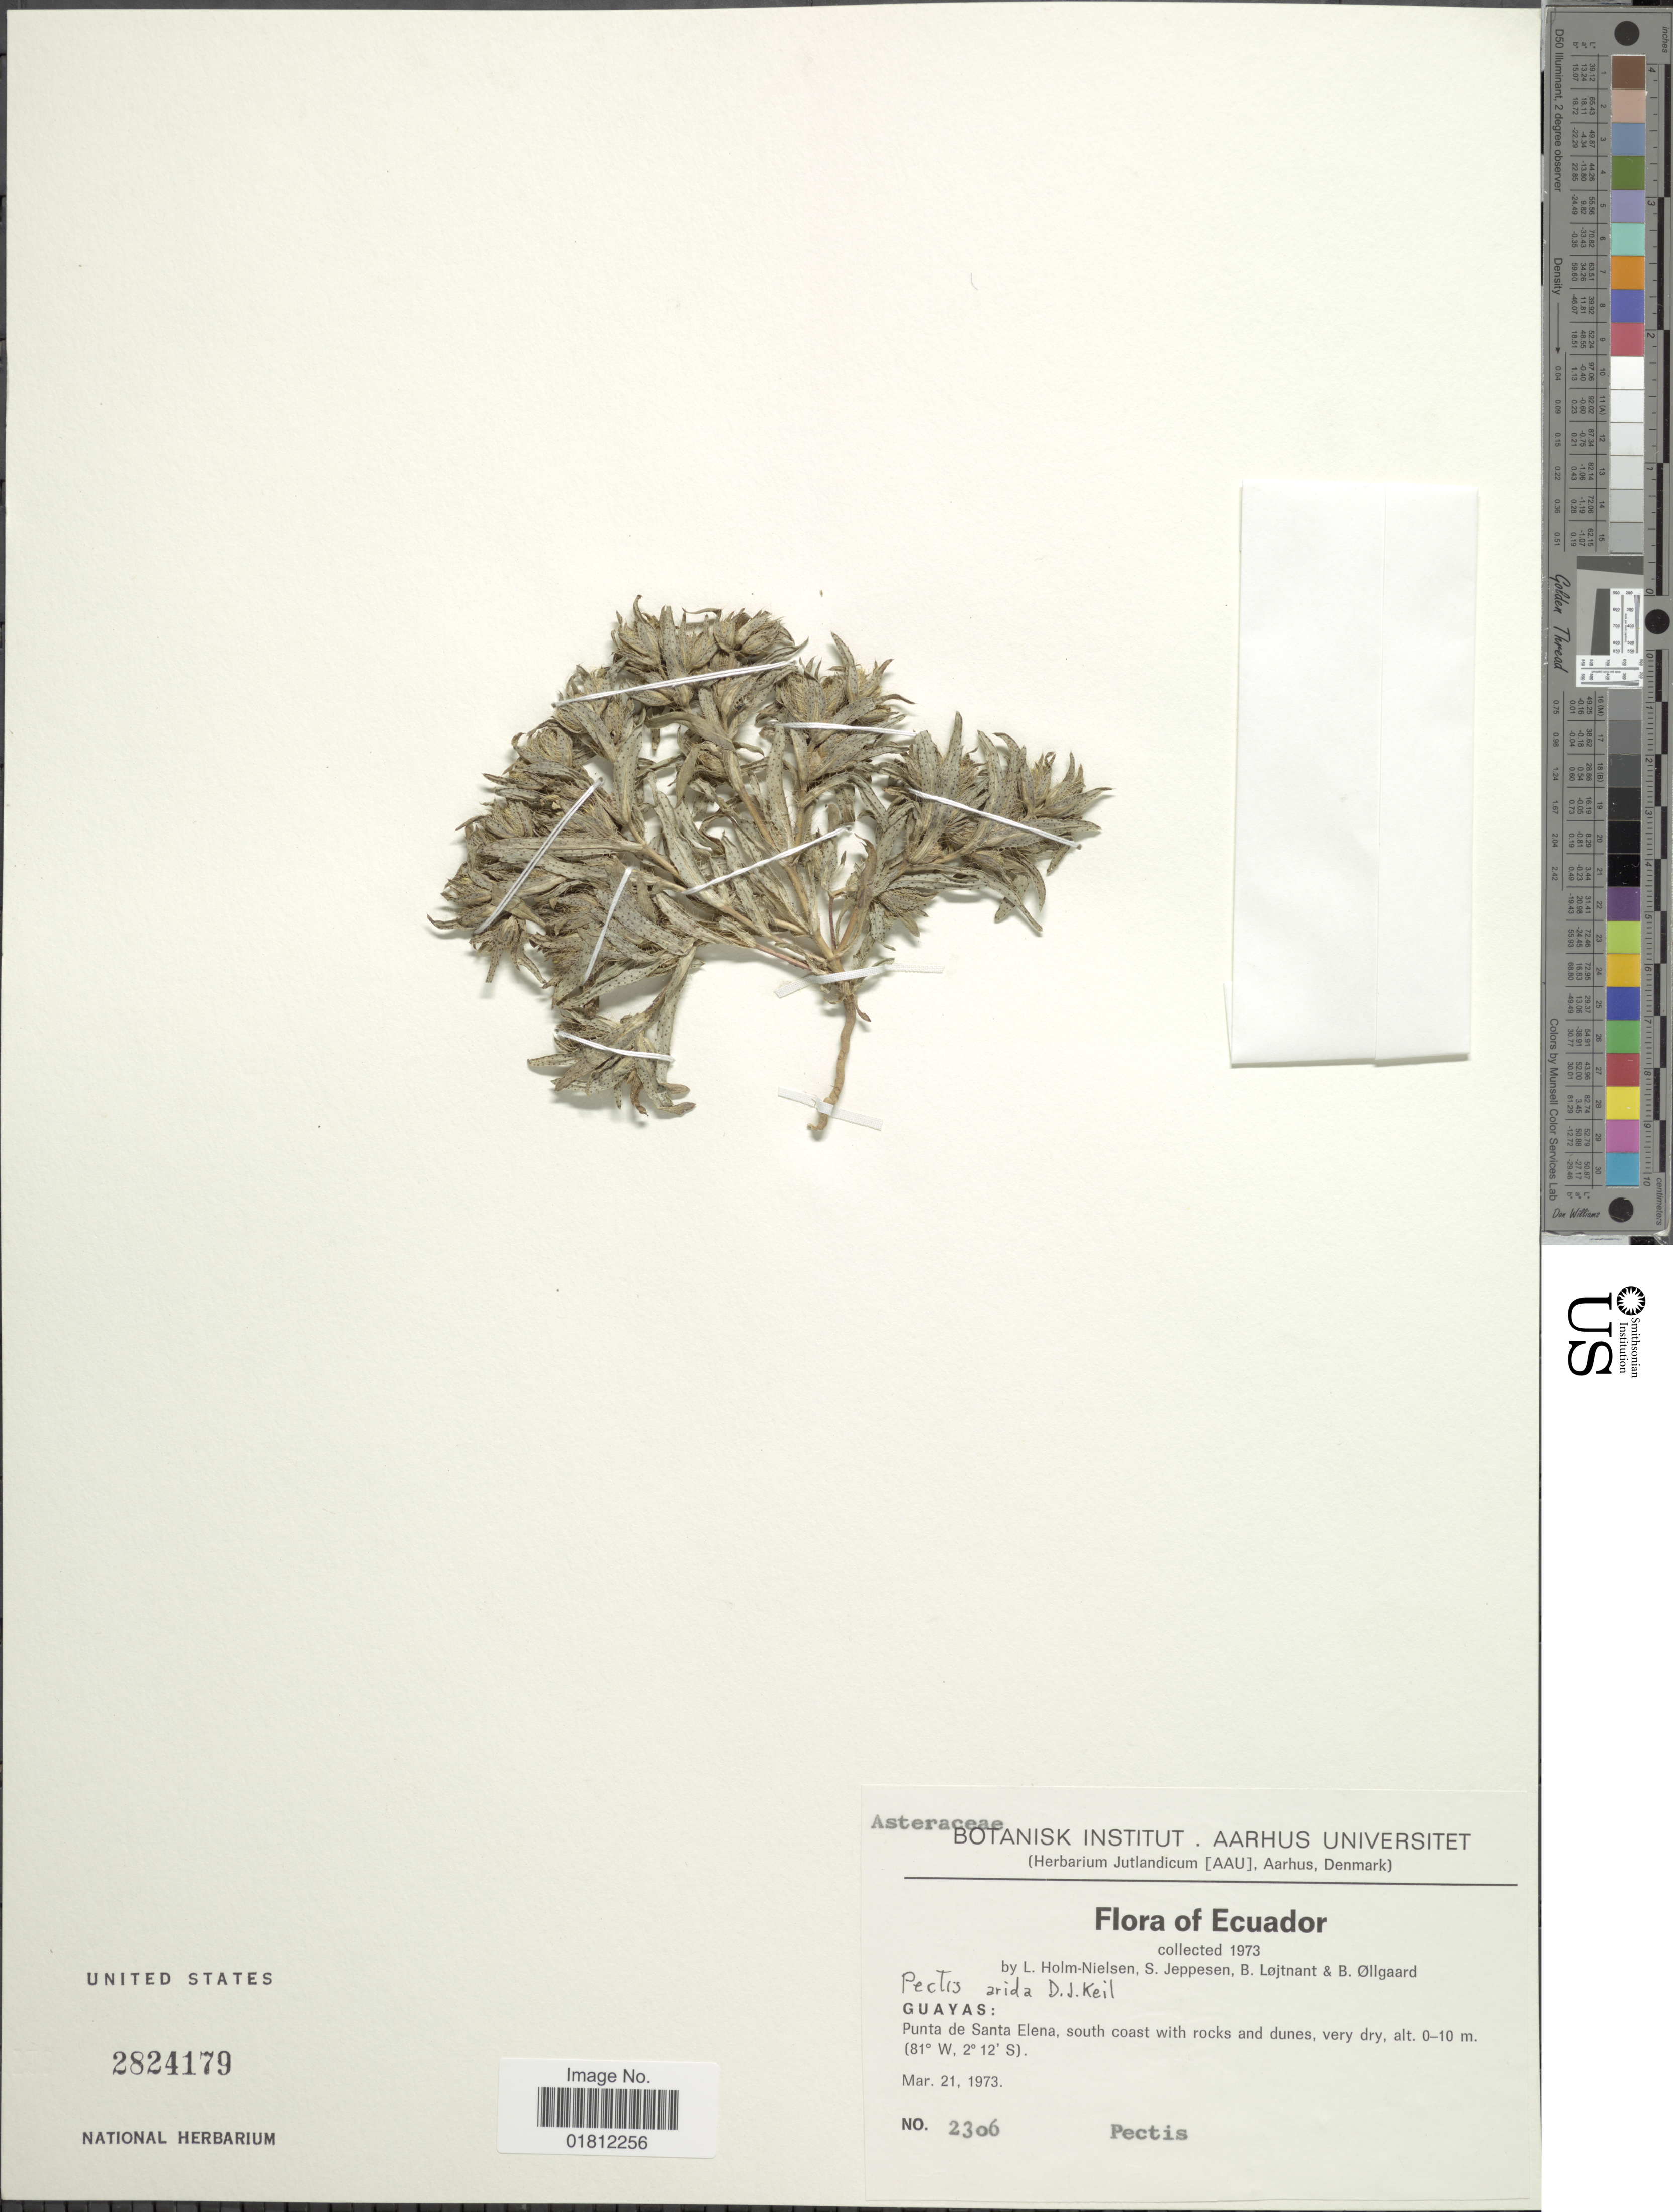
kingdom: Plantae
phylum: Tracheophyta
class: Magnoliopsida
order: Asterales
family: Asteraceae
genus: Pectis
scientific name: Pectis arida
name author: D.J. Keil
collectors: L. B. Holm-Nielsen, S. Jeppesen, B. Löjtnant & B. Øllgaard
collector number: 2306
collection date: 1973-03-21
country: Ecuador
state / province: Guayas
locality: Punta de Santa Elena, south coast with rocks and dunes.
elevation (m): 0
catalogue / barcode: US 2824179